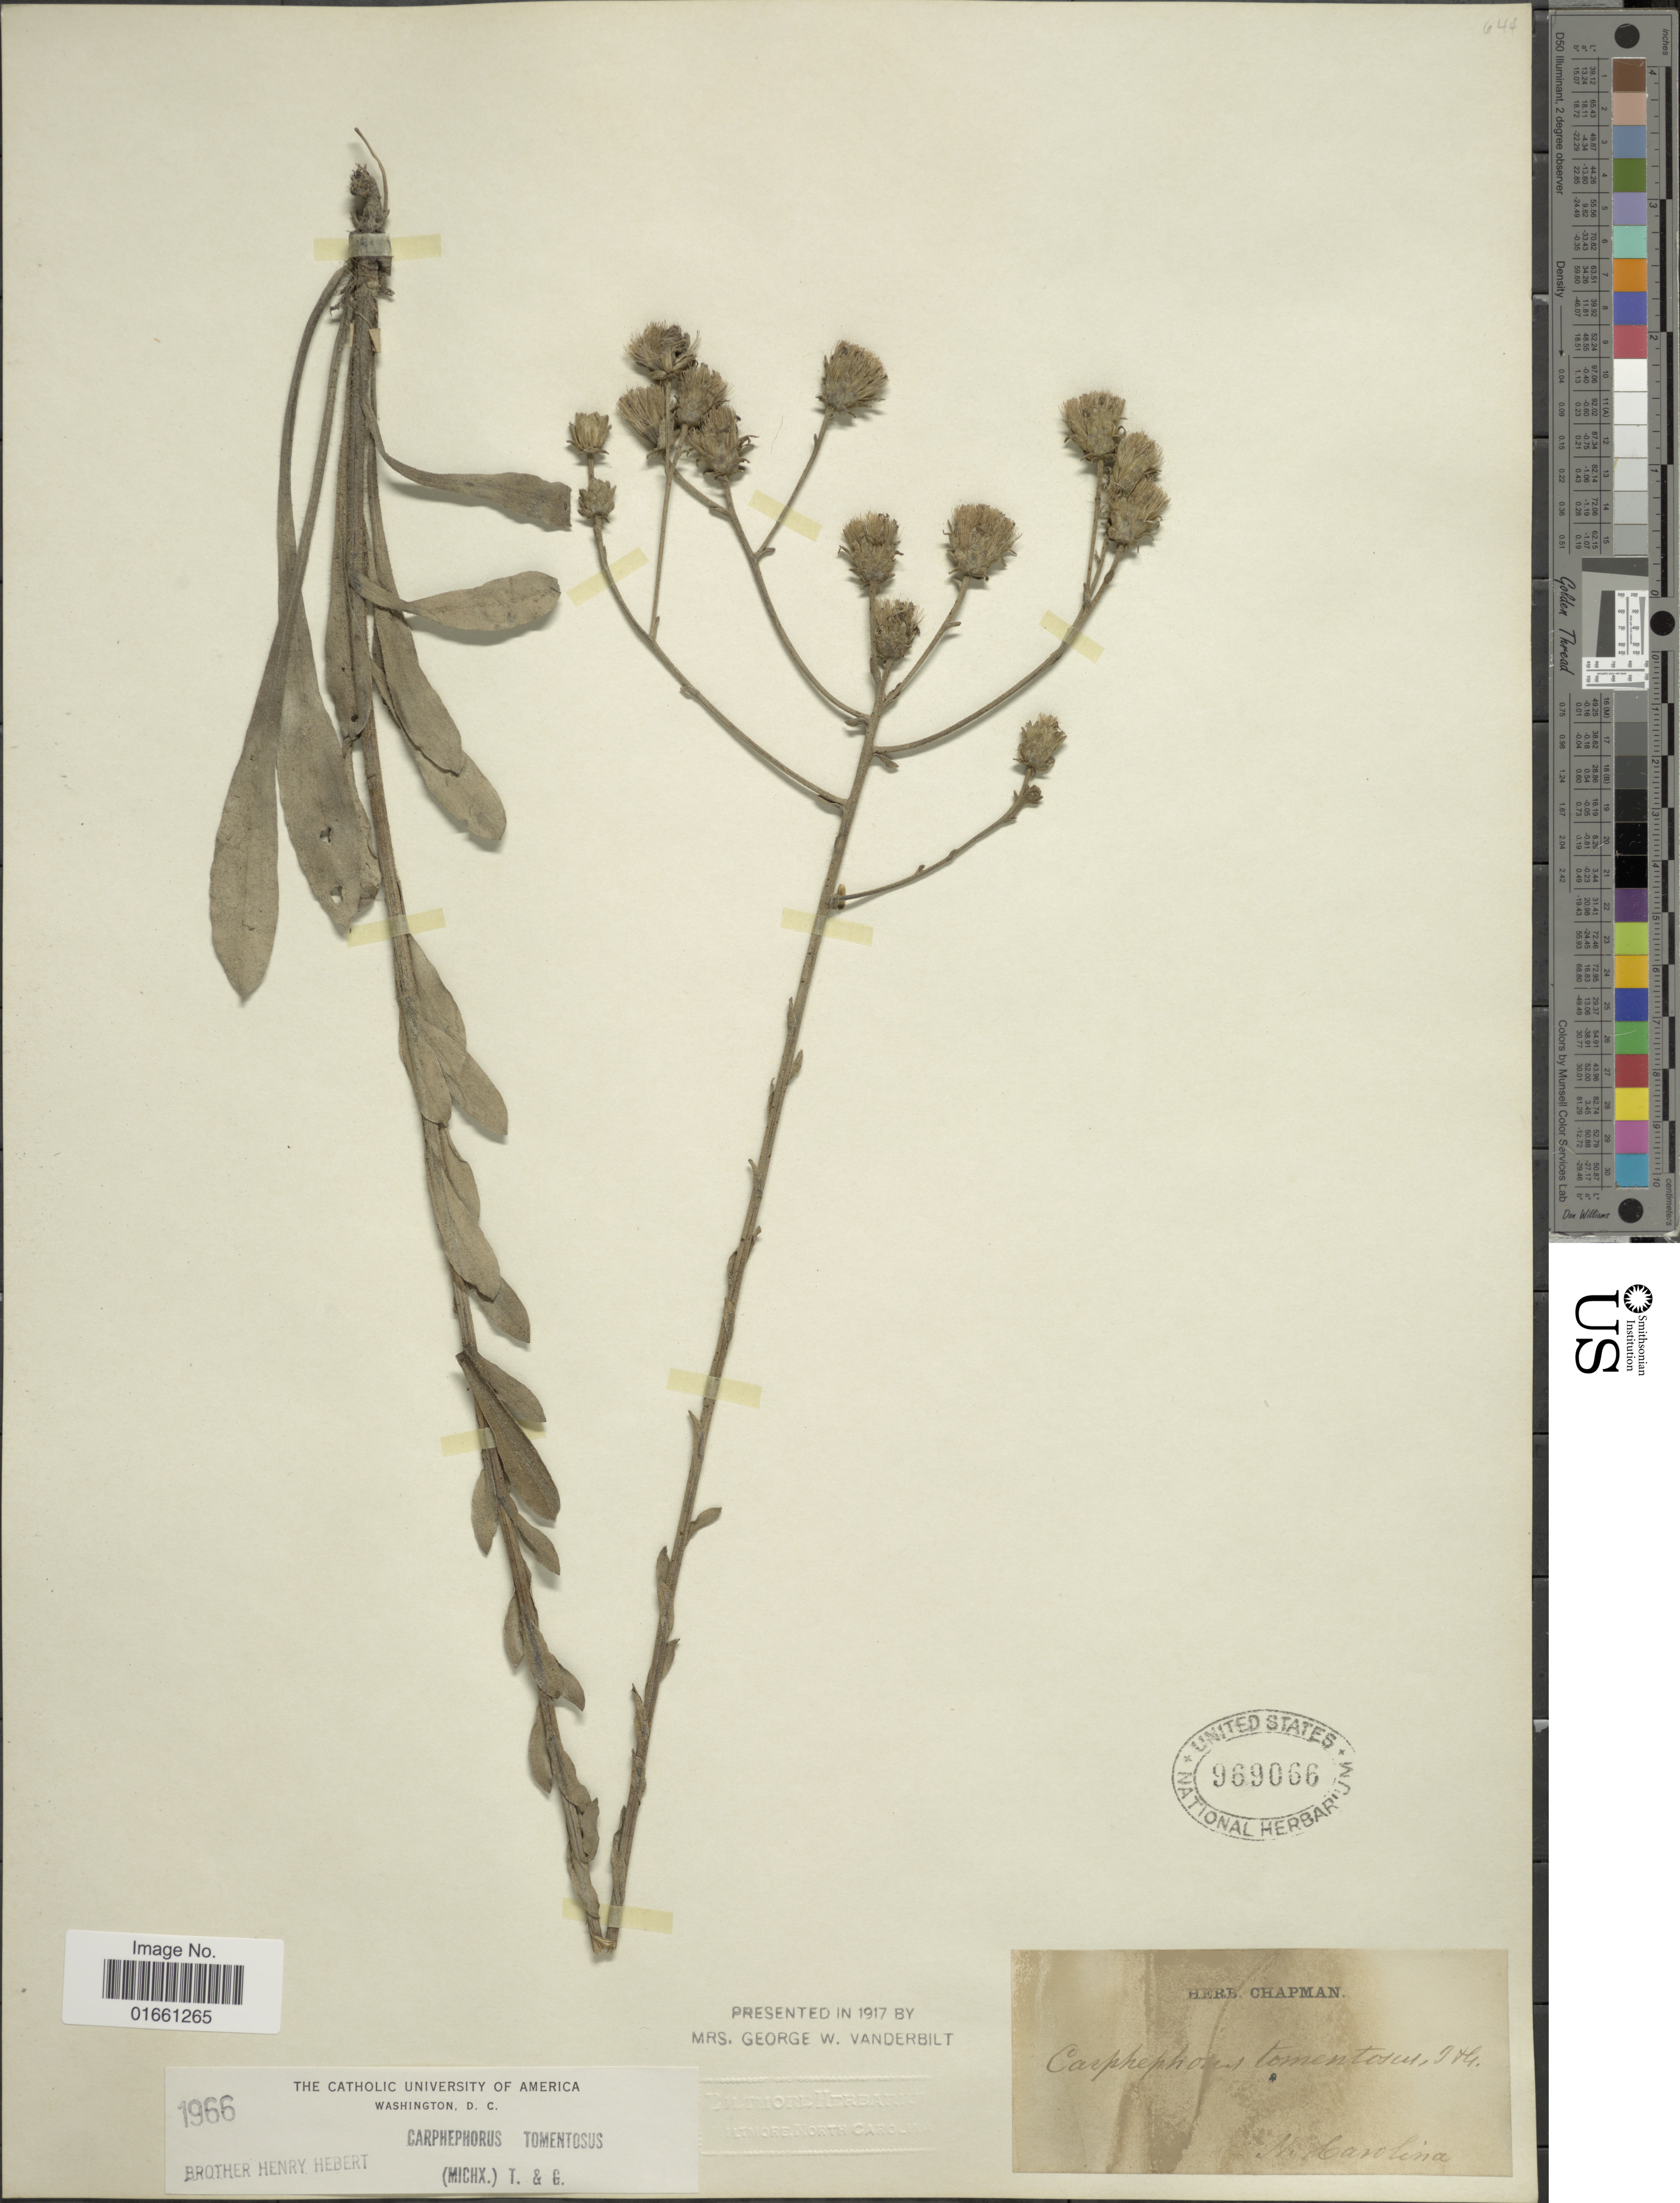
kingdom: Plantae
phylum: Tracheophyta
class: Magnoliopsida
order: Asterales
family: Asteraceae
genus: Carphephorus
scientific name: Carphephorus tomentosus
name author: (Michaux) Torr. & A. Gray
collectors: ex herb. Chapman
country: United States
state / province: North Carolina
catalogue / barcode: US 969066